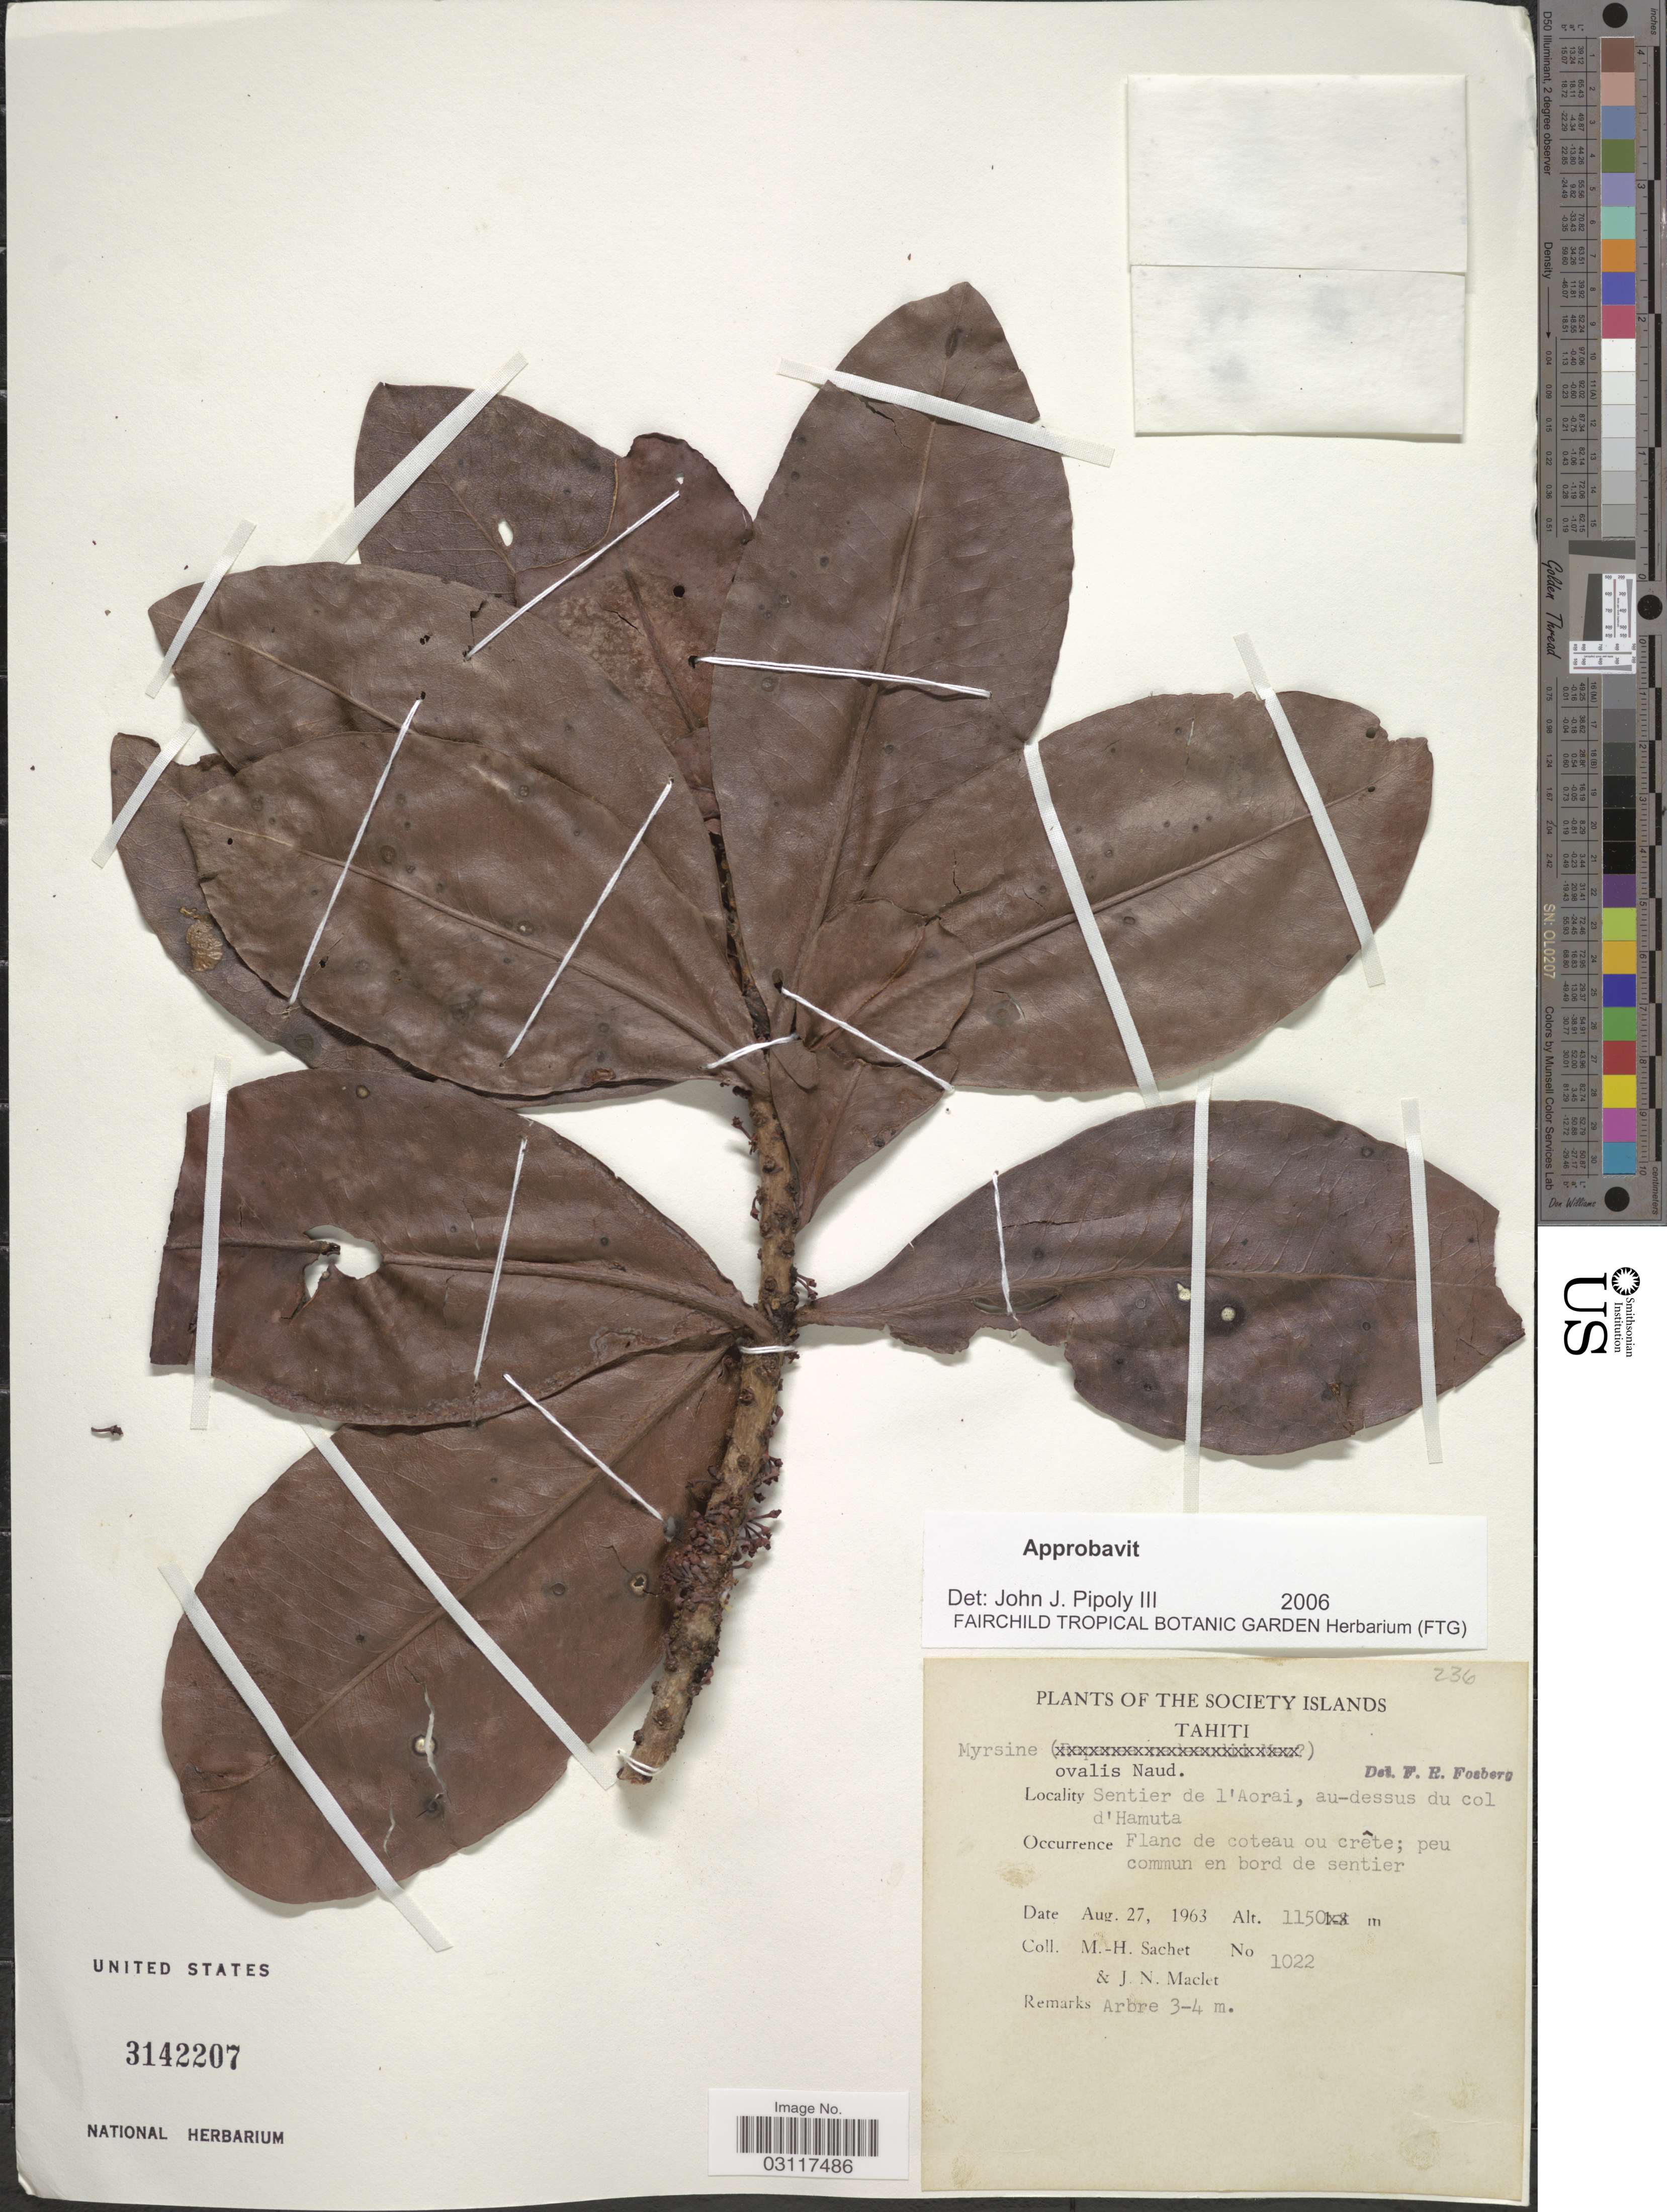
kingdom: Plantae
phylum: Tracheophyta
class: Magnoliopsida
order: Ericales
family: Primulaceae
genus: Myrsine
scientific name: Myrsine ovalis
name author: Nadeaud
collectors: M.-H. Sachet & J. Maclet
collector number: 1022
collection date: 1963-08-27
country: French Polynesia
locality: The Society Islands, Tahiti, Sentier de l'Aorai, au-dessus du col d'Hamuta.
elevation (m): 1150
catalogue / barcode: US 3142207